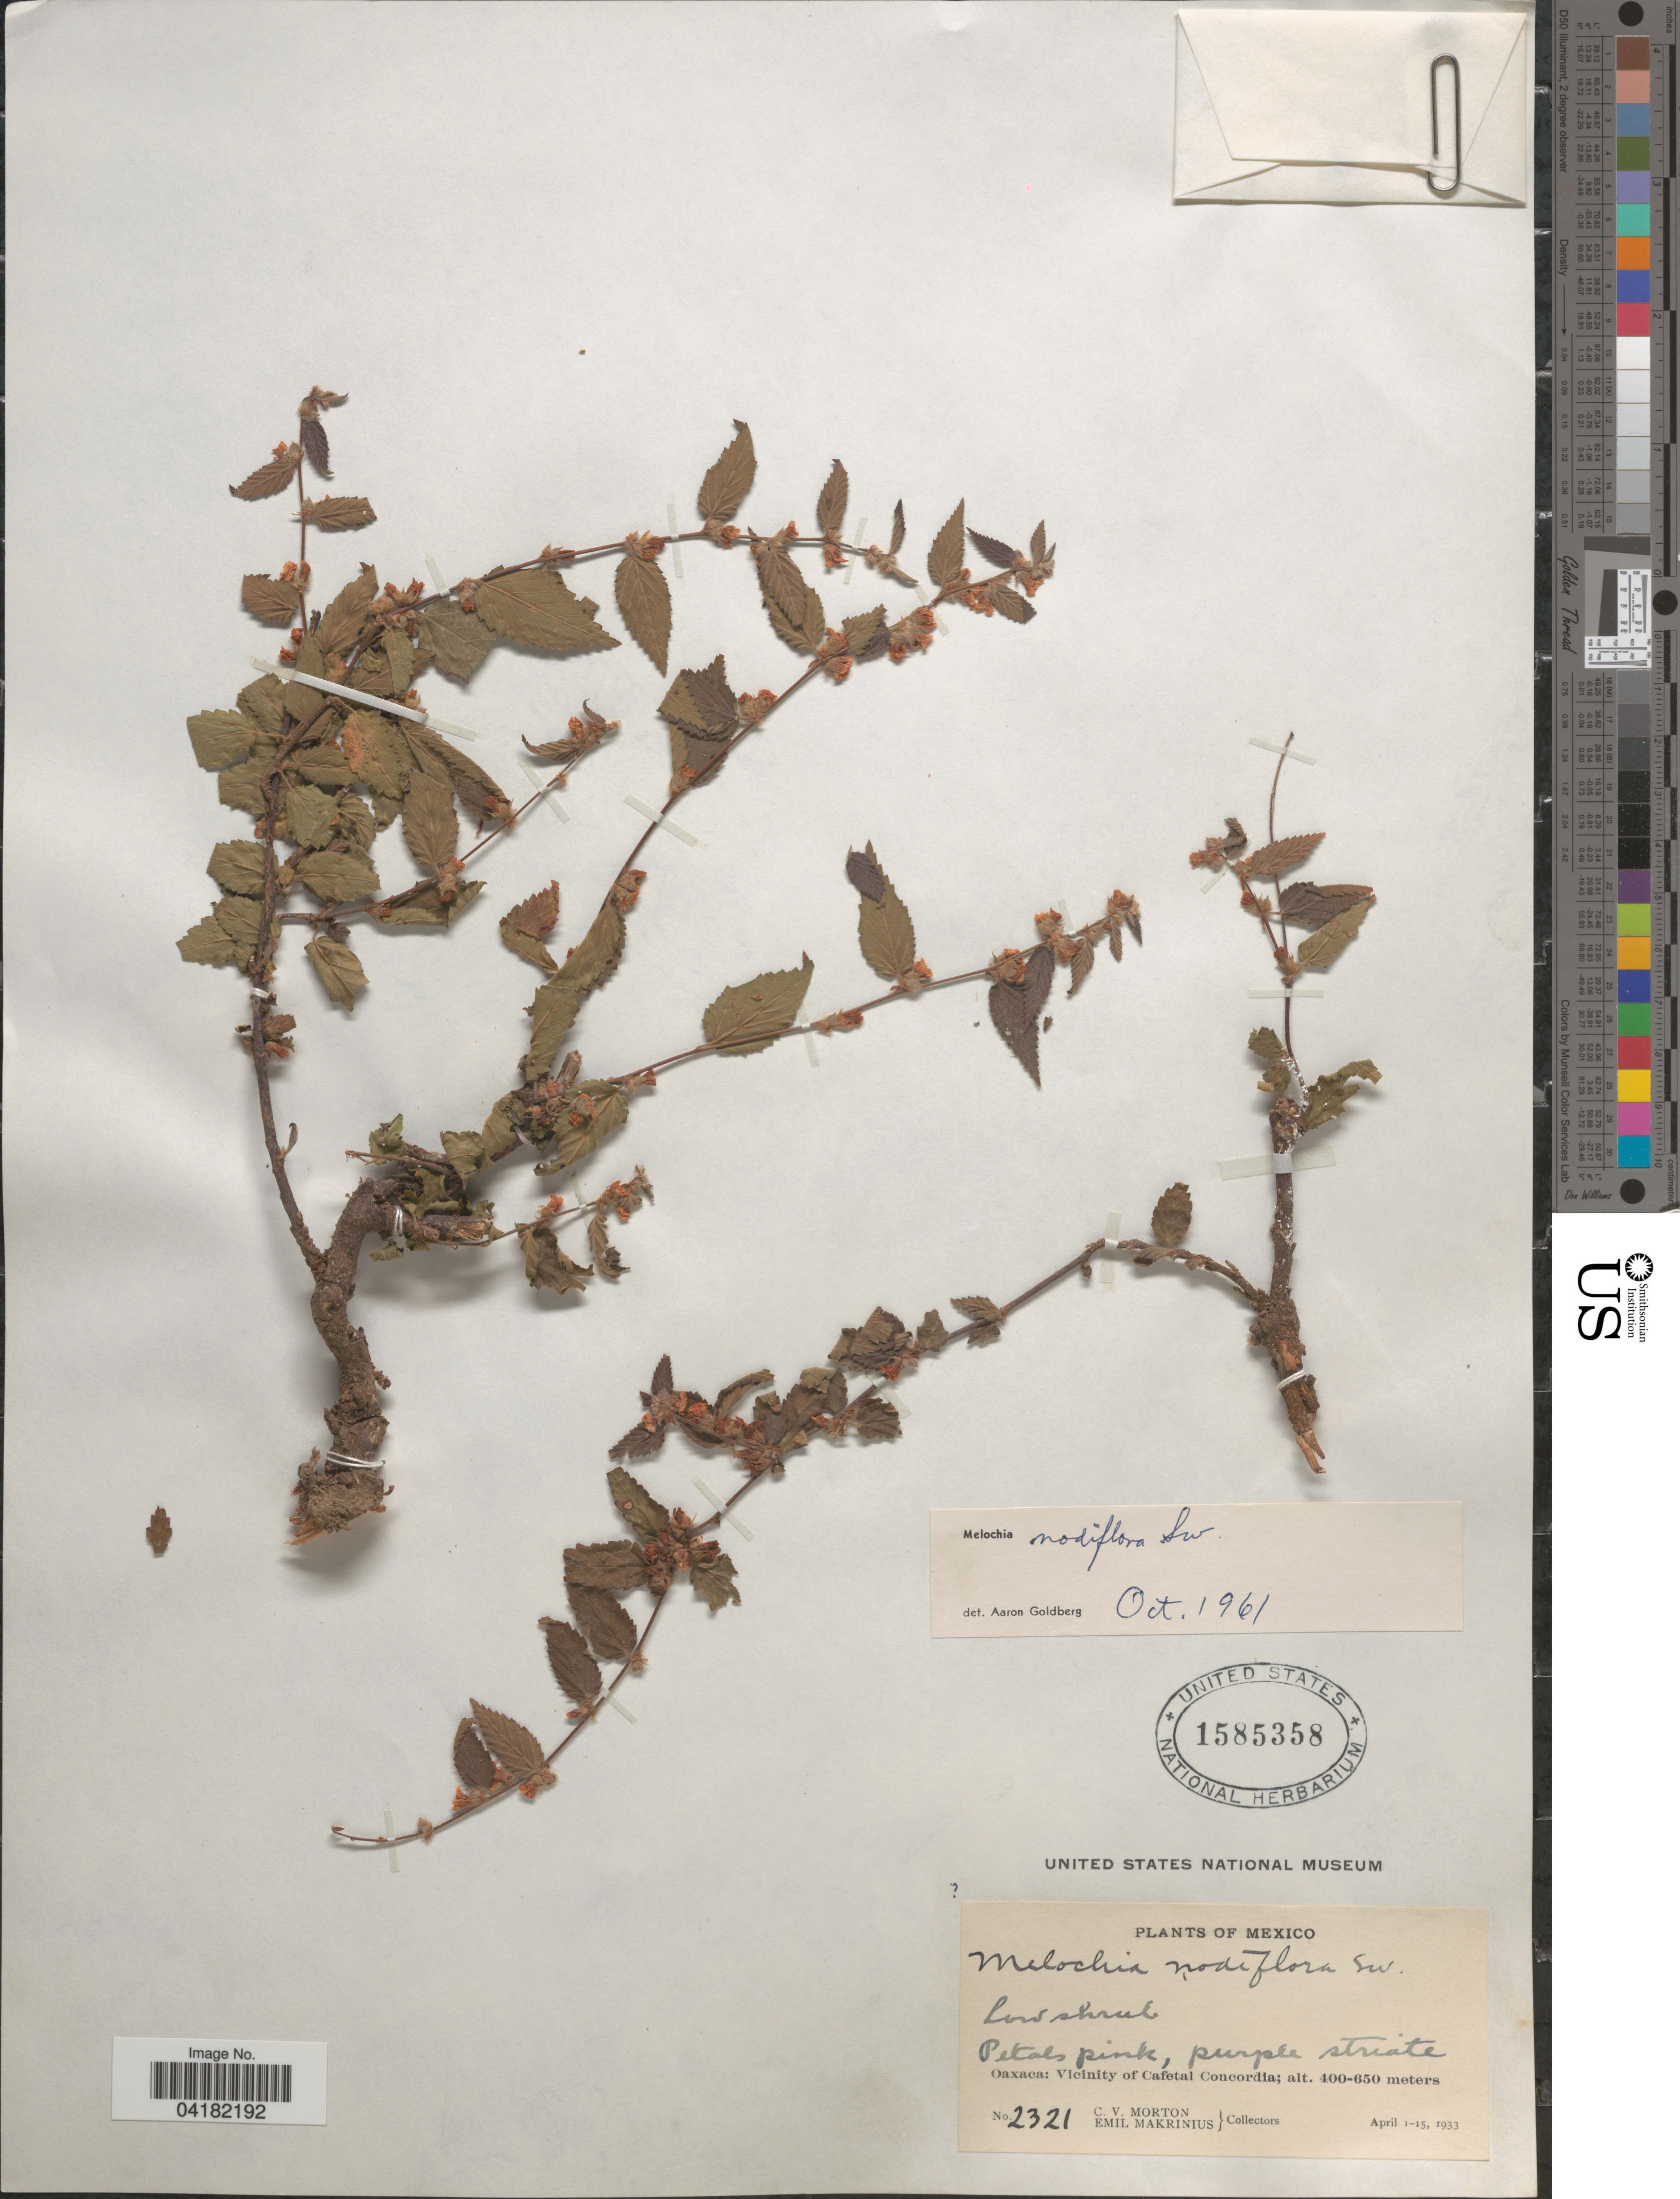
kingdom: Plantae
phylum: Tracheophyta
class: Magnoliopsida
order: Malvales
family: Malvaceae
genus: Melochia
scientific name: Melochia nodiflora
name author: Sw.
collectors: C. V. Morton & E. Makrinius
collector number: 2321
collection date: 1933-04-01/1933-04-15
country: Mexico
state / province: Oaxaca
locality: Vicinity of Cafetal Concordia.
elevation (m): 400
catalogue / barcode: US 1585358